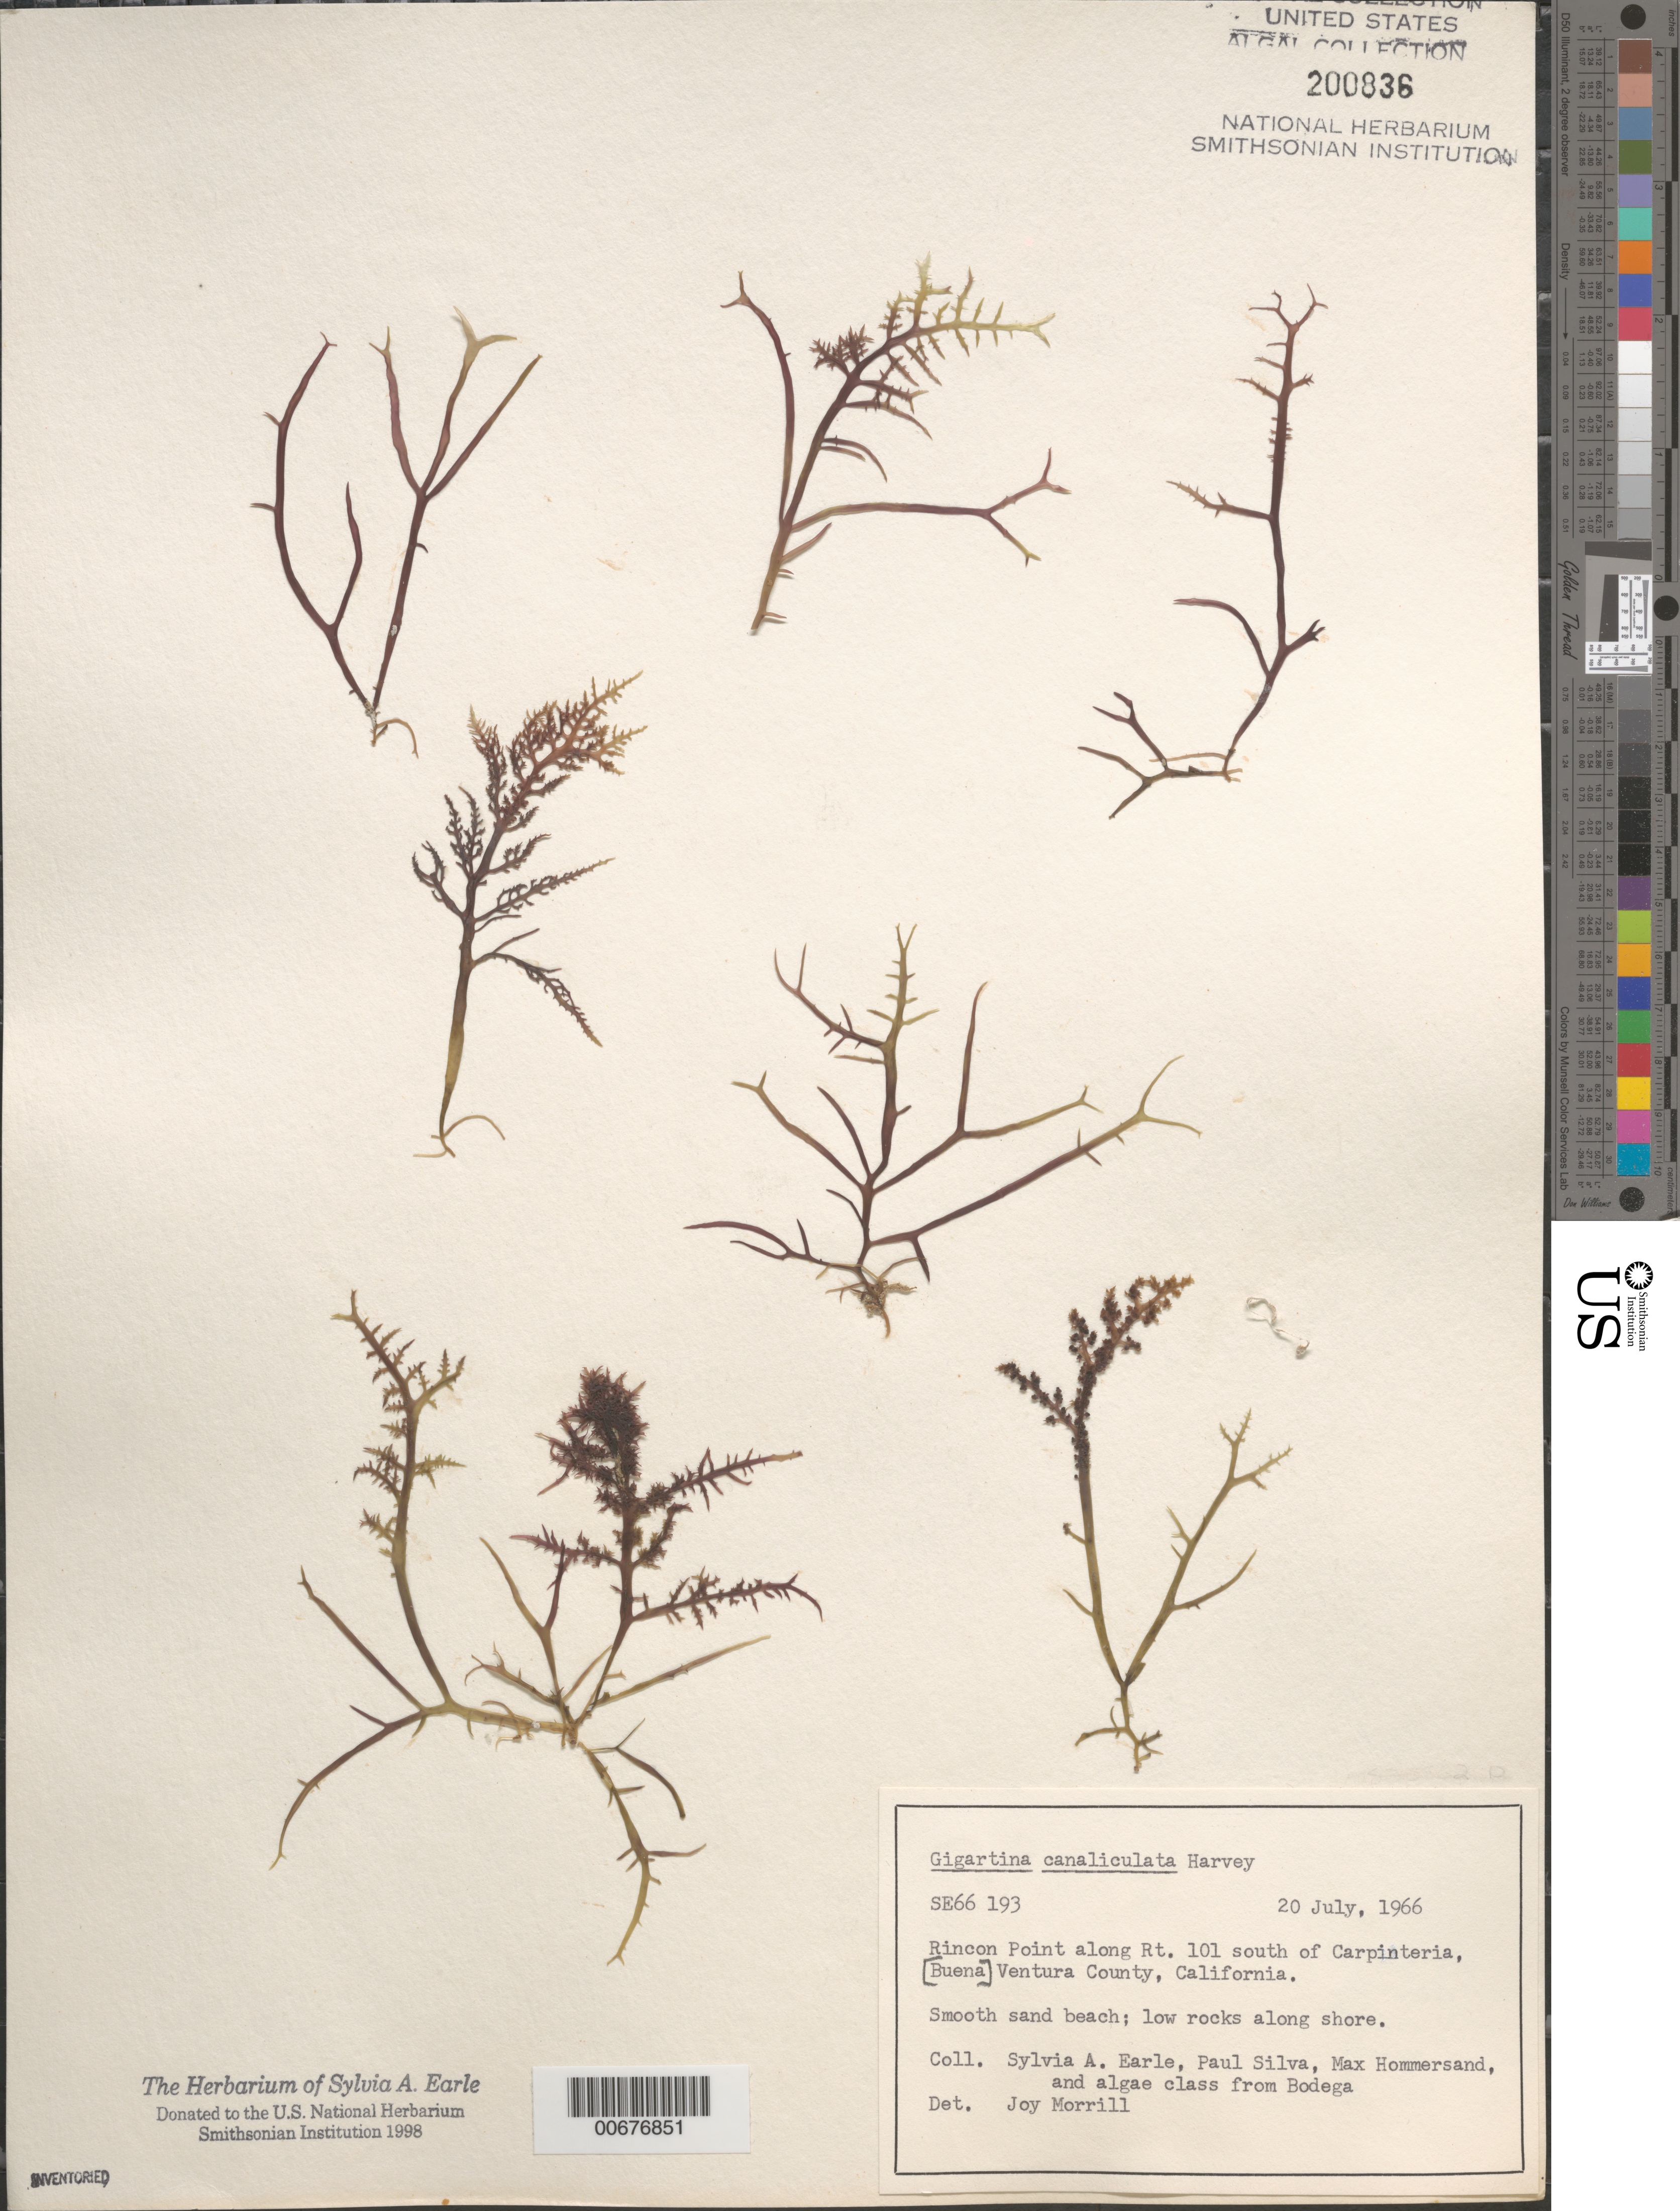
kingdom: Plantae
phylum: Rhodophyta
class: Florideophyceae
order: Gigartinales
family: Gigartinaceae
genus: Chondracanthus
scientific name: Chondracanthus canaliculatus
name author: (Harv.) Guiry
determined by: Algae name updating Project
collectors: S. A. Earle, P. C. Silva, M. H. Hommersand & Bodega Algae Class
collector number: SE 66193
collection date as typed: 20 Jul 1966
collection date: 1966-07-20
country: United States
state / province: California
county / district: Ventura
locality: Rincon Point, Route 101 south of Carpinteria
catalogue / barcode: US 200836